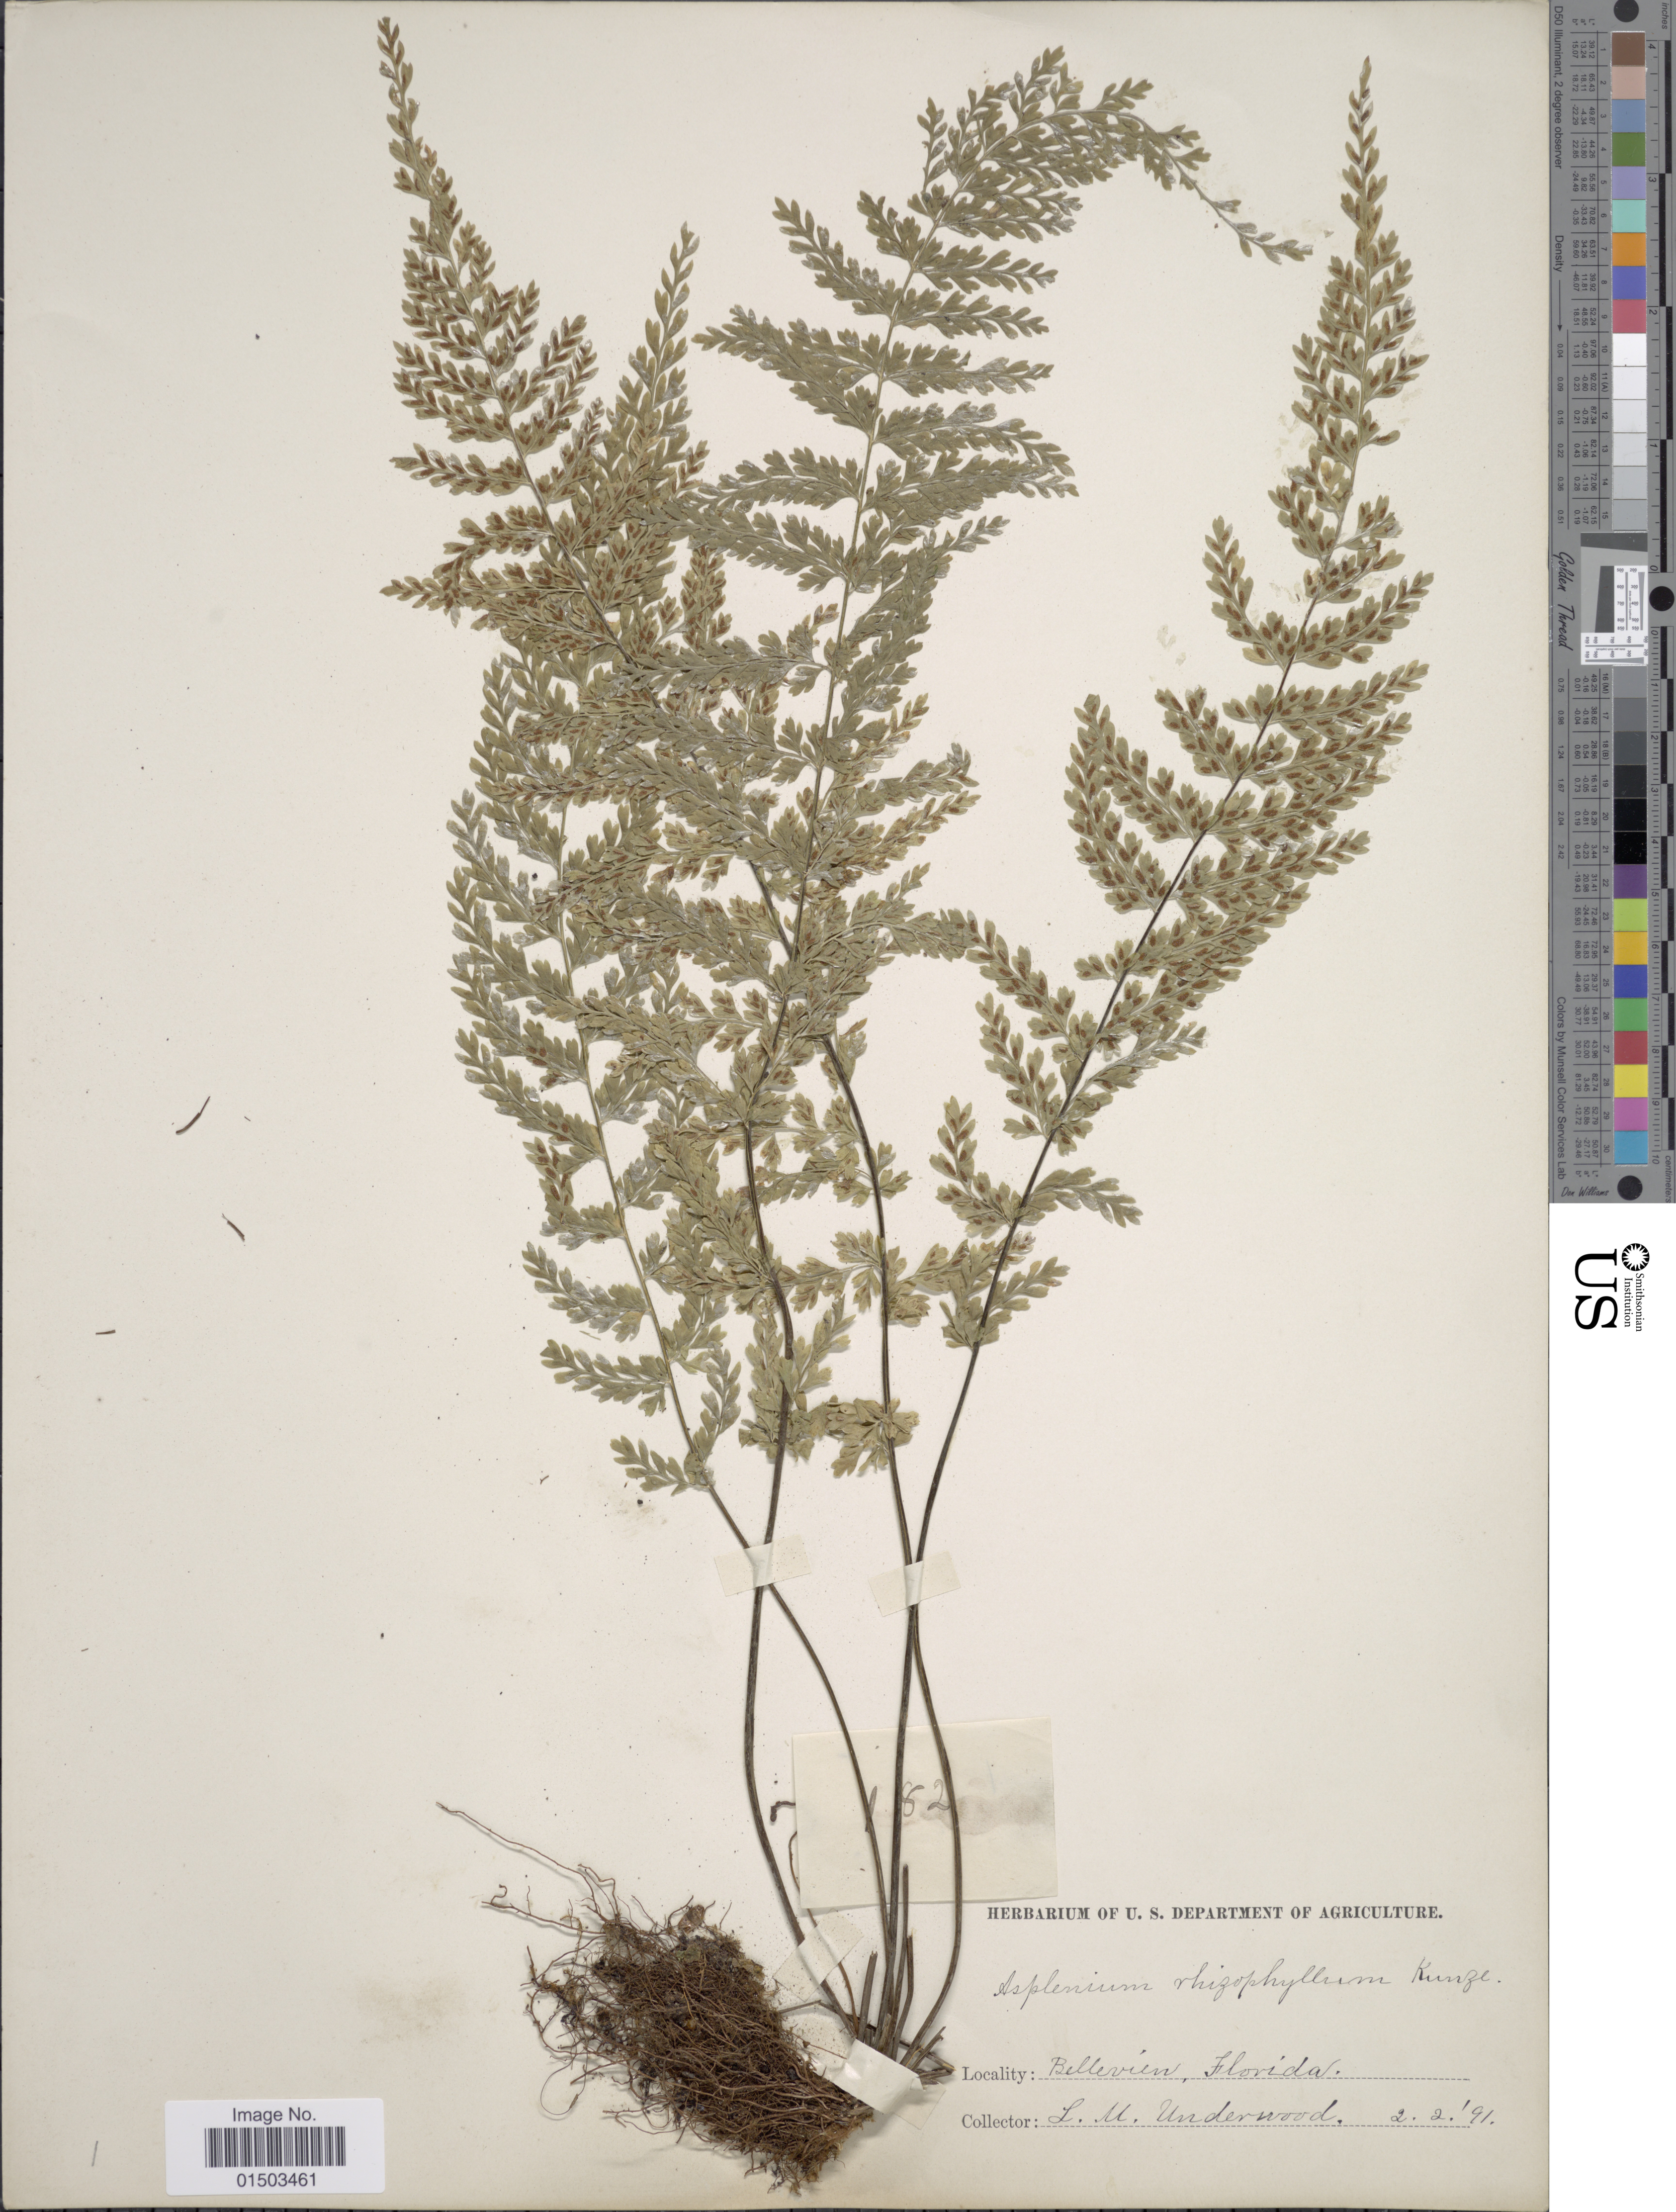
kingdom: Plantae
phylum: Tracheophyta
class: Polypodiopsida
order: Polypodiales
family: Aspleniaceae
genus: Asplenium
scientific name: Asplenium curtissii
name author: Underw.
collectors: L. M. Underwood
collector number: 182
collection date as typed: Transcribed d/m/y: 2/2/91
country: United States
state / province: Florida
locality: Bellevien, Florida.